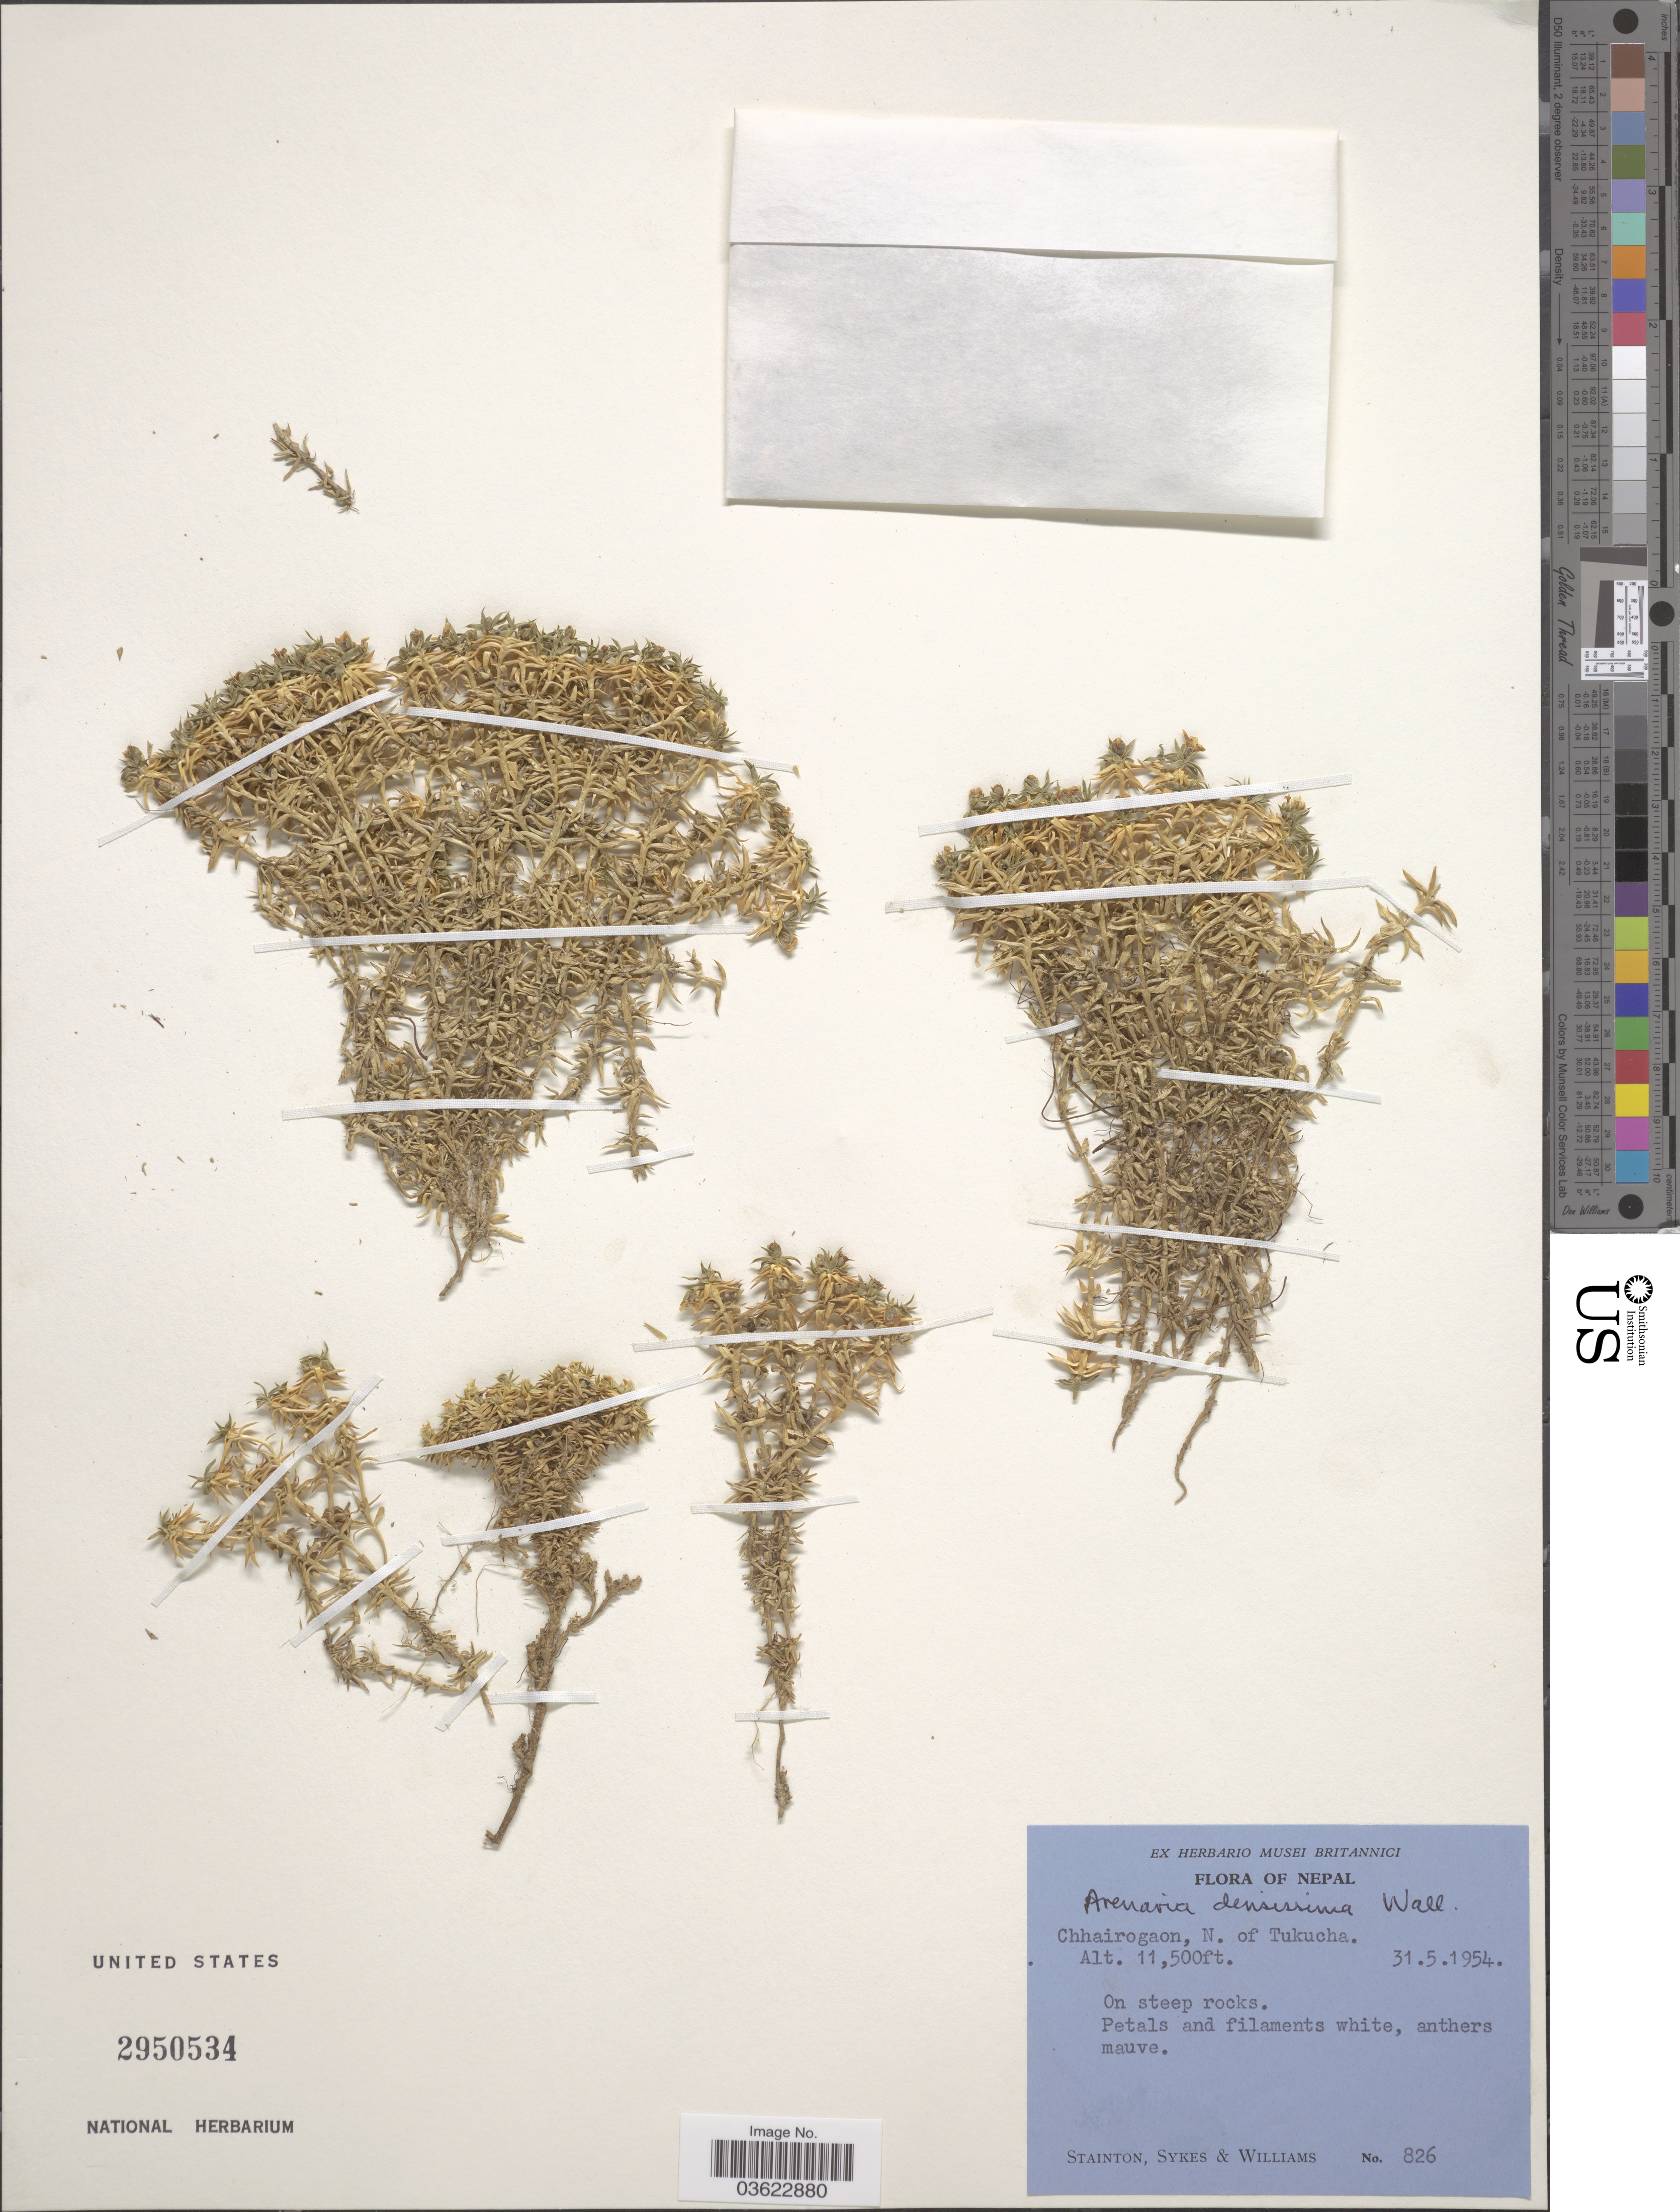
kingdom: Plantae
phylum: Tracheophyta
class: Magnoliopsida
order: Caryophyllales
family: Caryophyllaceae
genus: Arenaria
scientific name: Arenaria densissima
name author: Wall. ex Edgew. & Hook. f.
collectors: -. Stainton, Sykes, -- & -- Williams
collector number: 826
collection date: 1954-05-31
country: Nepal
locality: Chhairogaon, N. of Tukucha.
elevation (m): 3505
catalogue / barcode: US 2950534